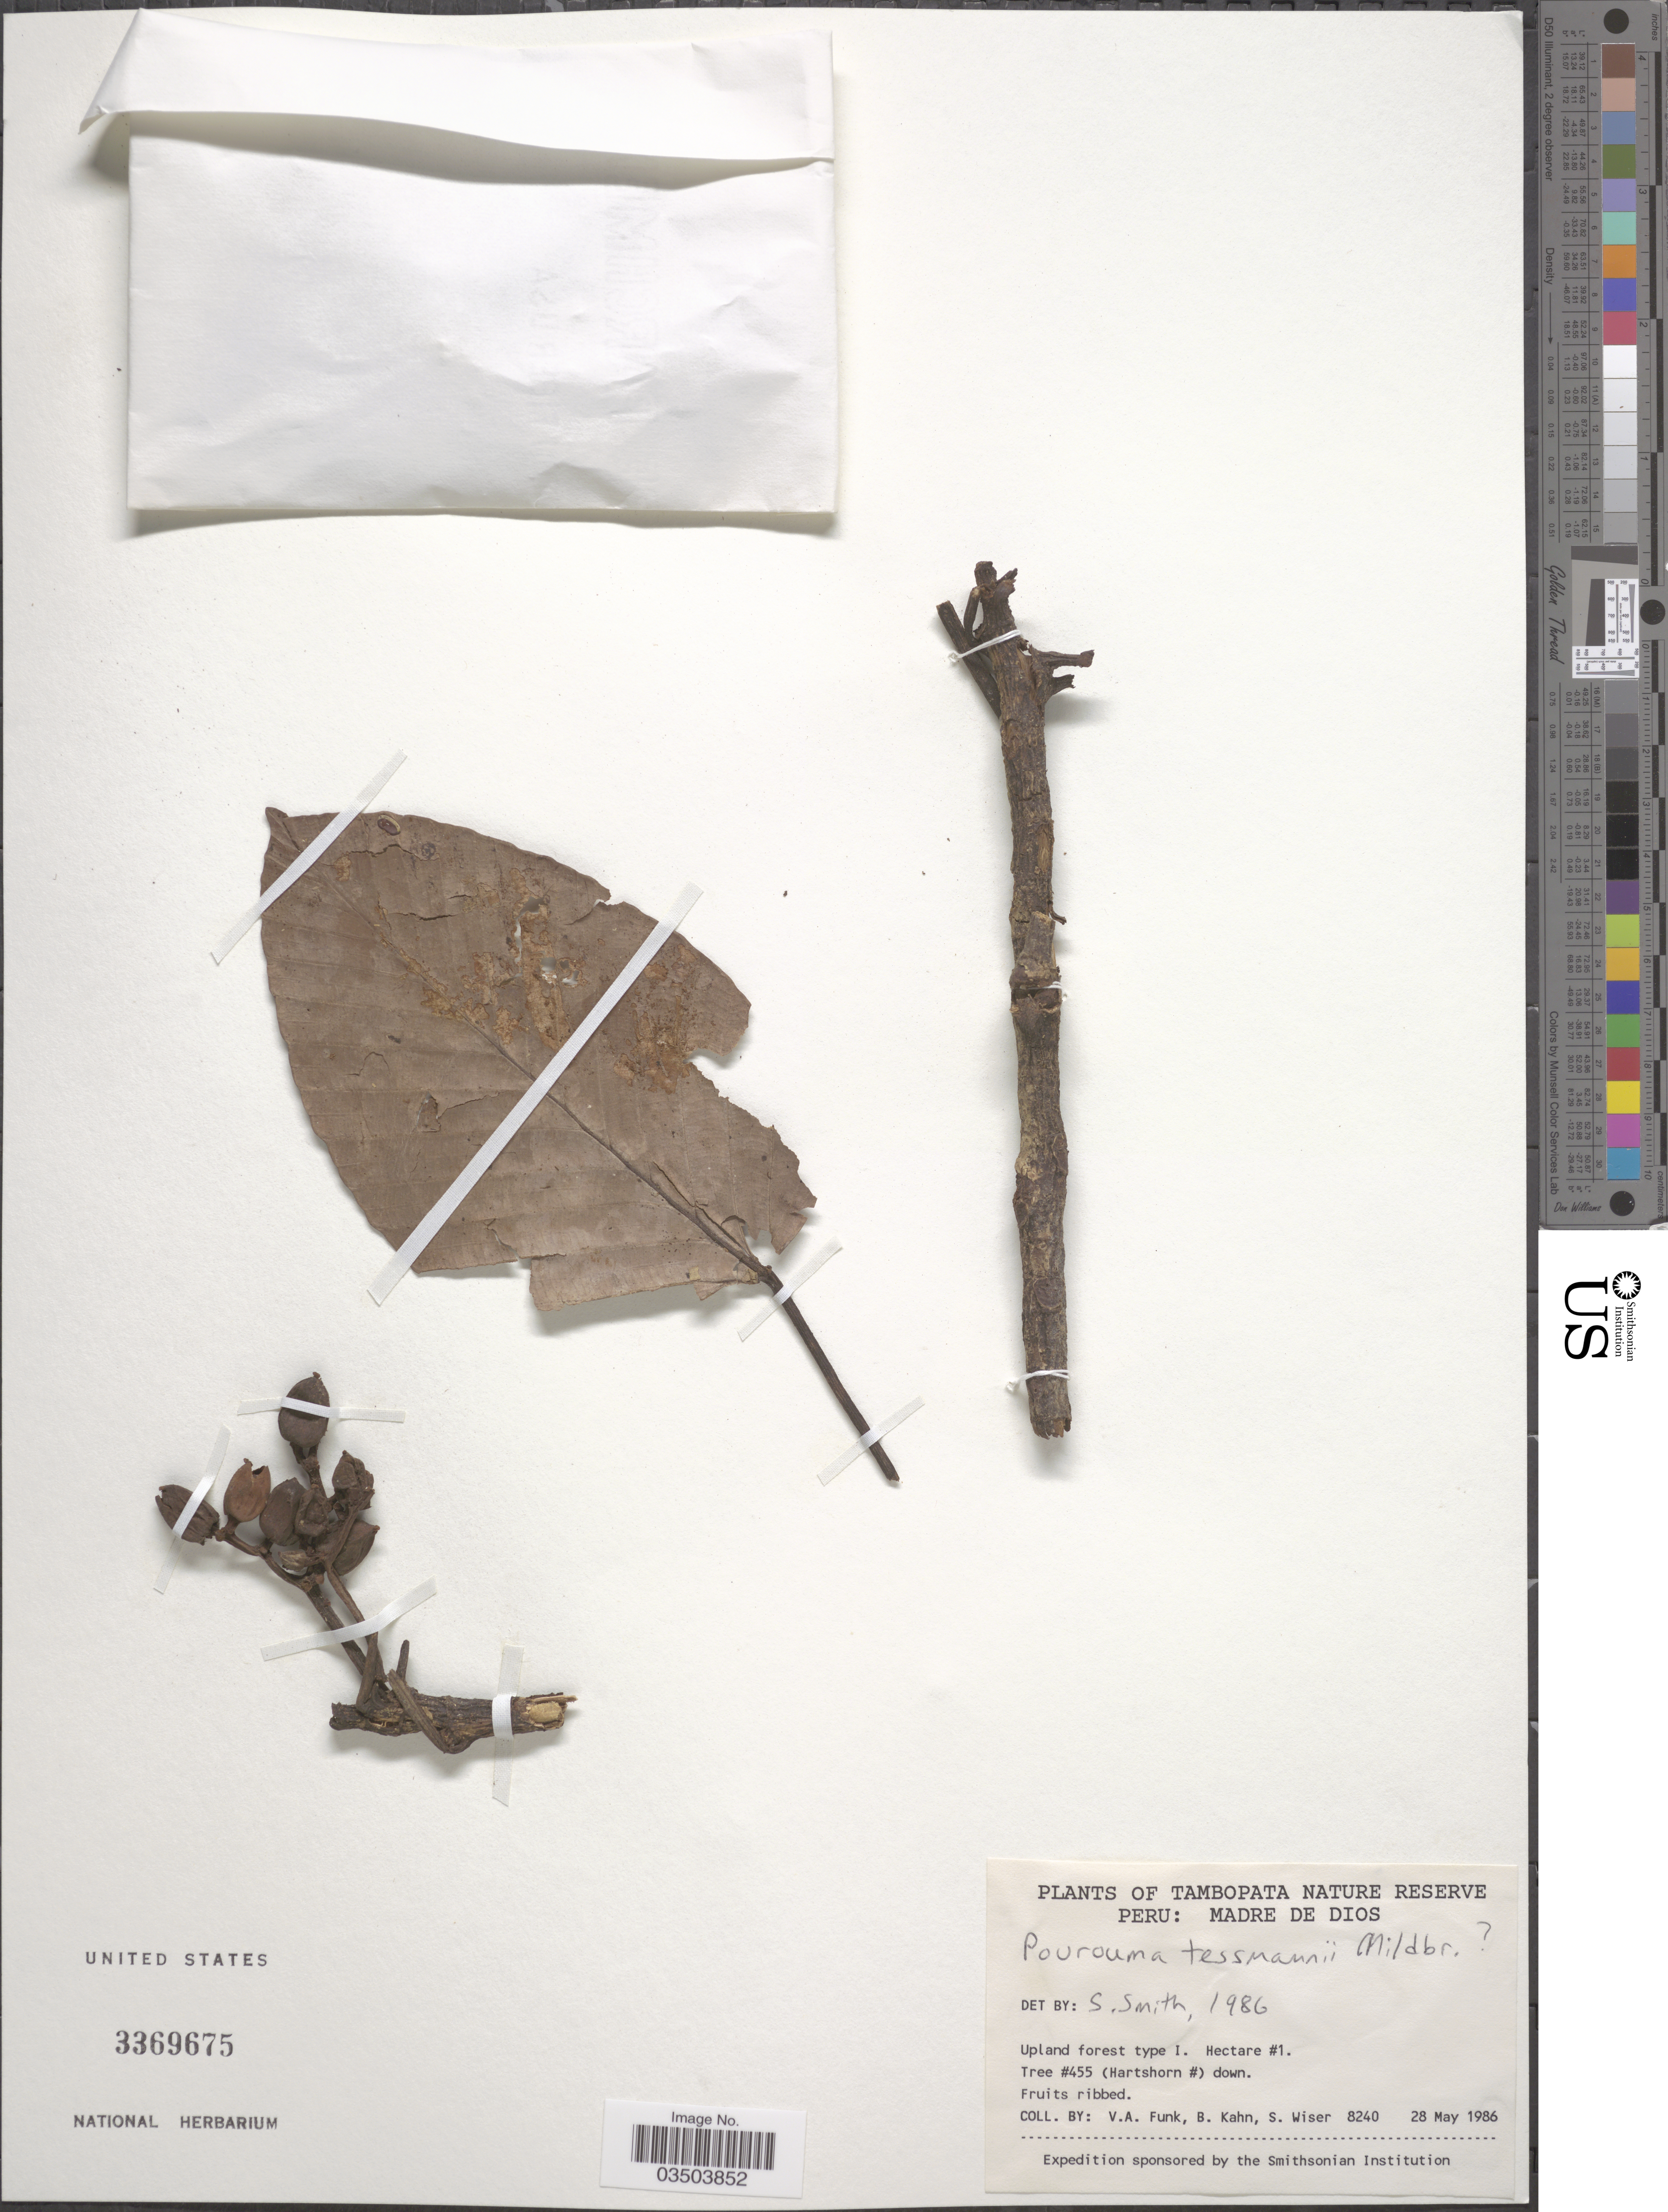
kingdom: Plantae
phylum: Tracheophyta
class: Magnoliopsida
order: Rosales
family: Urticaceae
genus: Pourouma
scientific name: Pourouma bicolor subsp. scobina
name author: (Benoist) C.C. Berg & Heusden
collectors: V. Funk, B. Kahn & S. Wiser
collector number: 8240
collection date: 1986-05-28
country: Peru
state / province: Madre de Dios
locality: Tambopata Nature Reserve.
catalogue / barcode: US 3369675